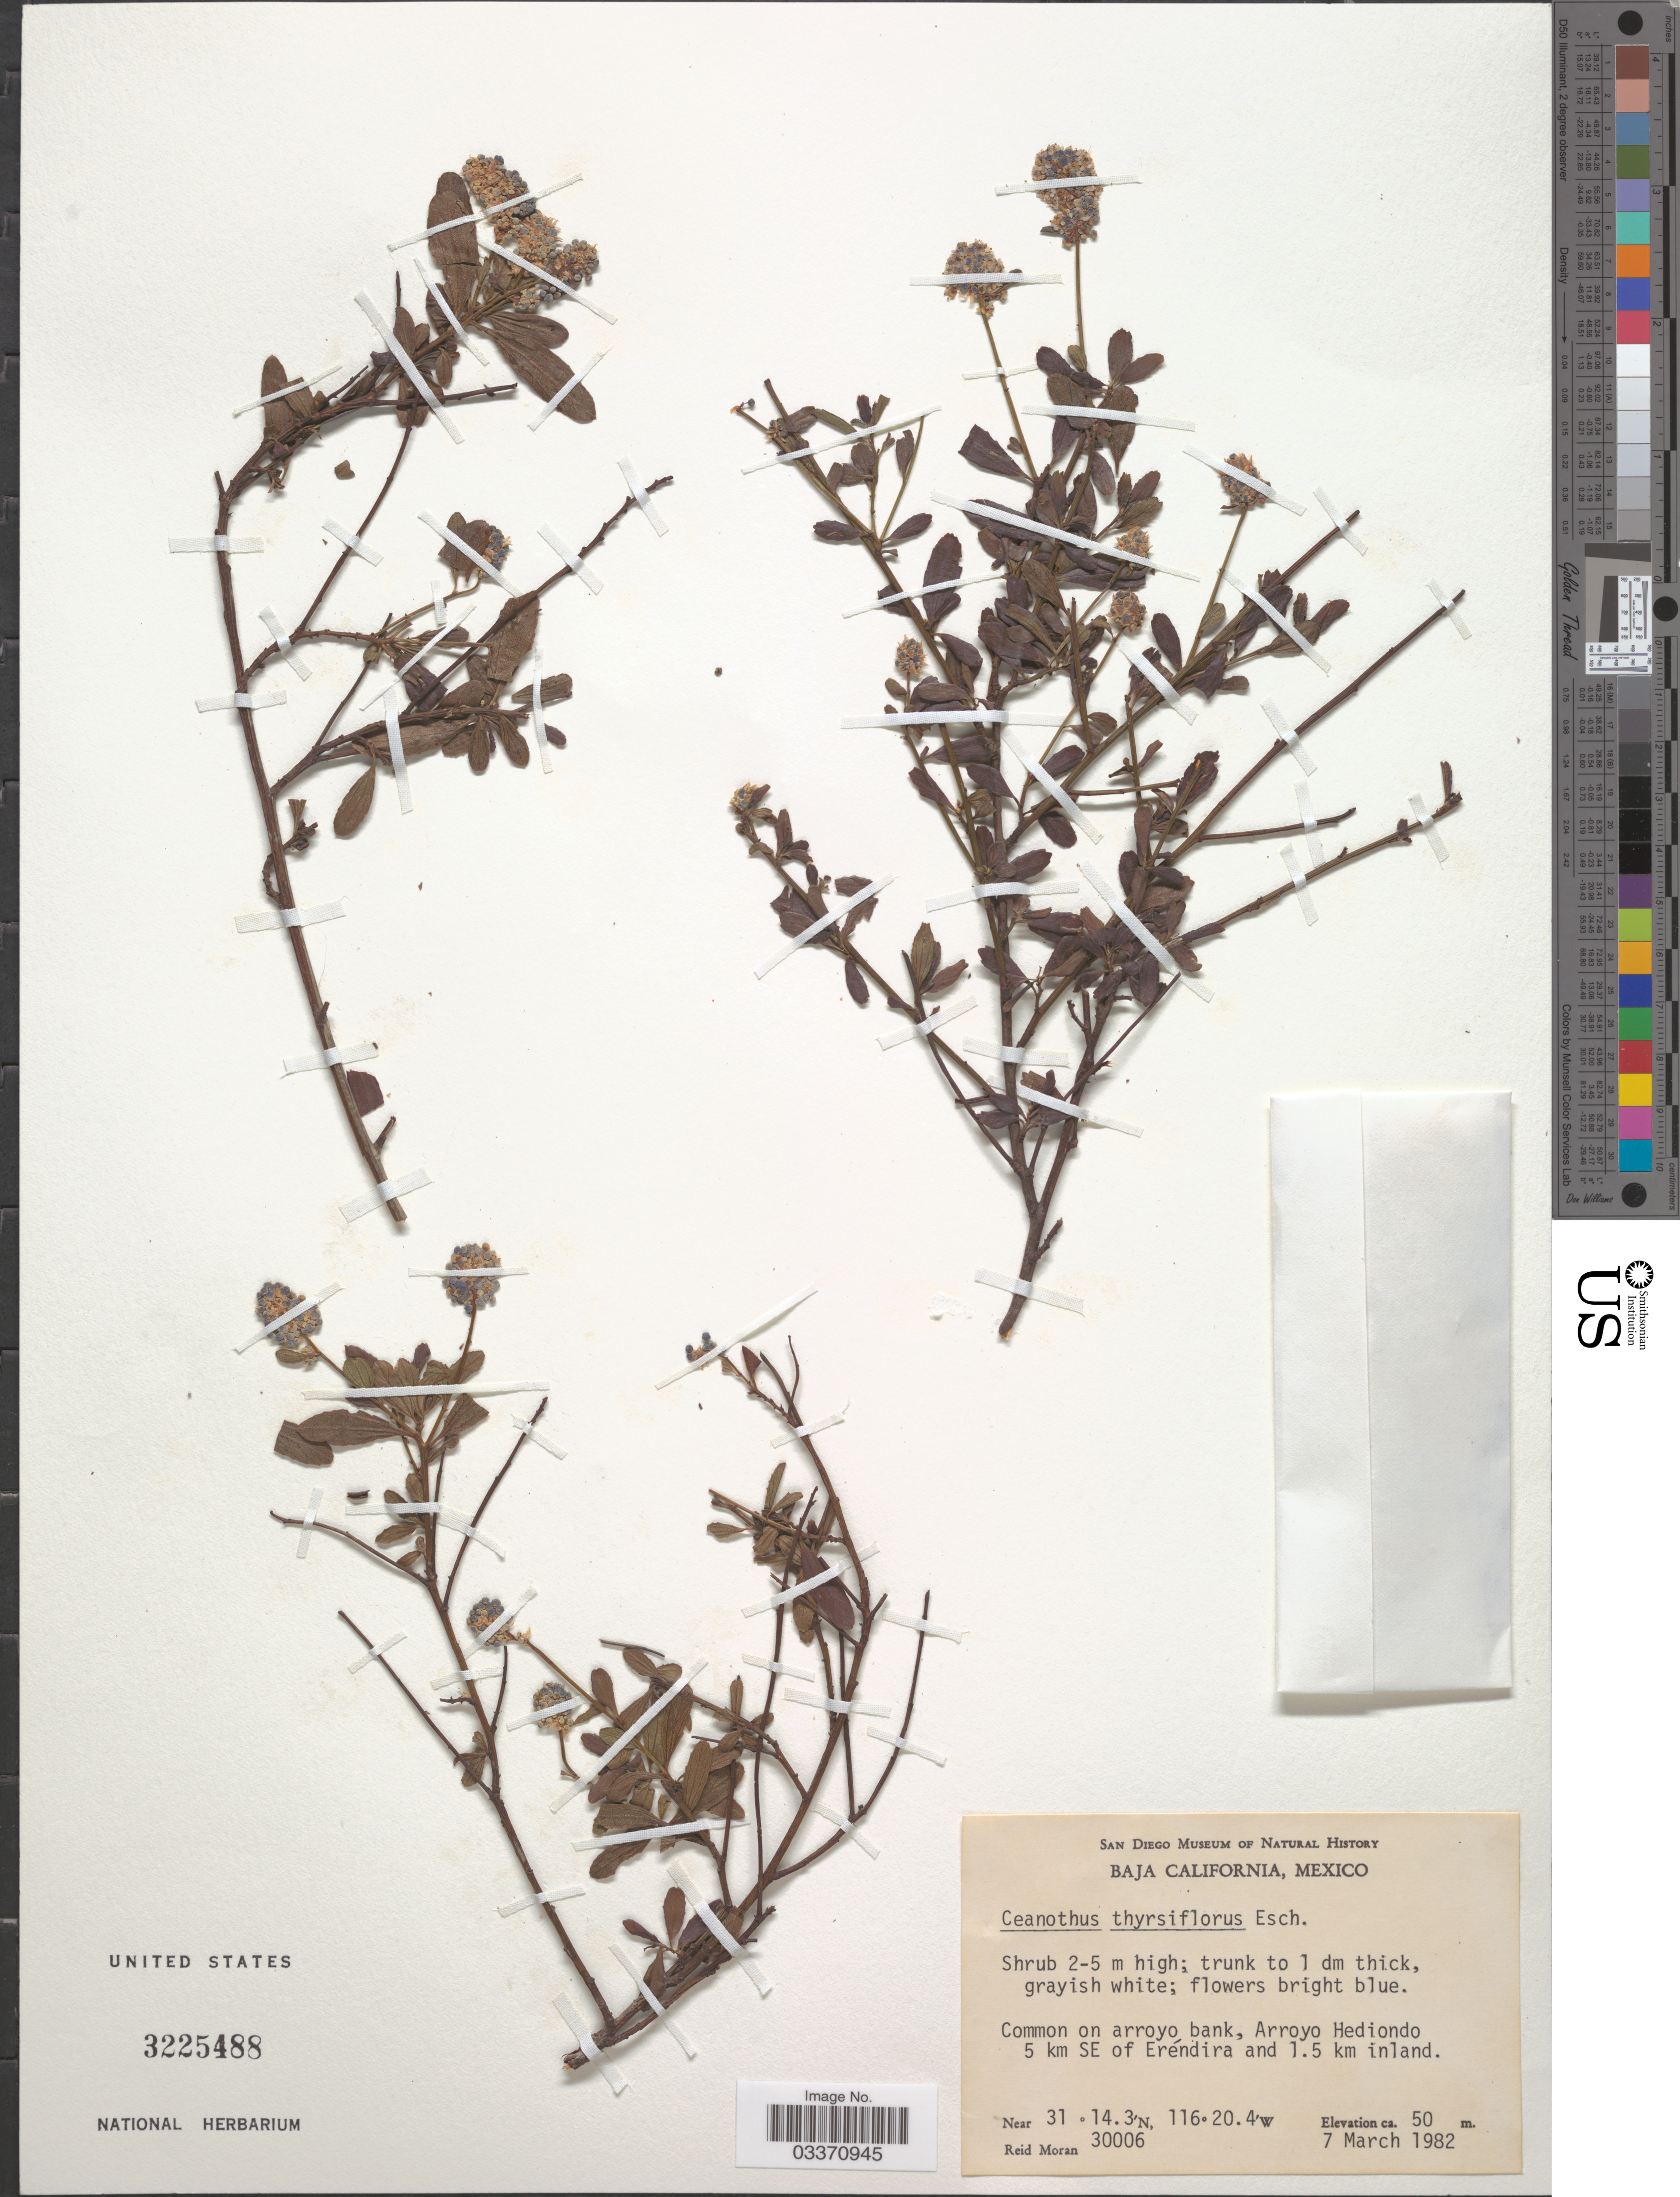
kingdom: Plantae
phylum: Tracheophyta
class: Magnoliopsida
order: Rosales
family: Rhamnaceae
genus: Ceanothus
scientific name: Ceanothus thyrsiflorus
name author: Eschsch.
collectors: R. Moran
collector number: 30006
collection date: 1982-03-07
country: Mexico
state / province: Baja California Norte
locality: Common along arroyo bank, Arroyo Hediondo 5 km SE of Eréndira and 1.5 km inland.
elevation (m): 50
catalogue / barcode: US 3225488